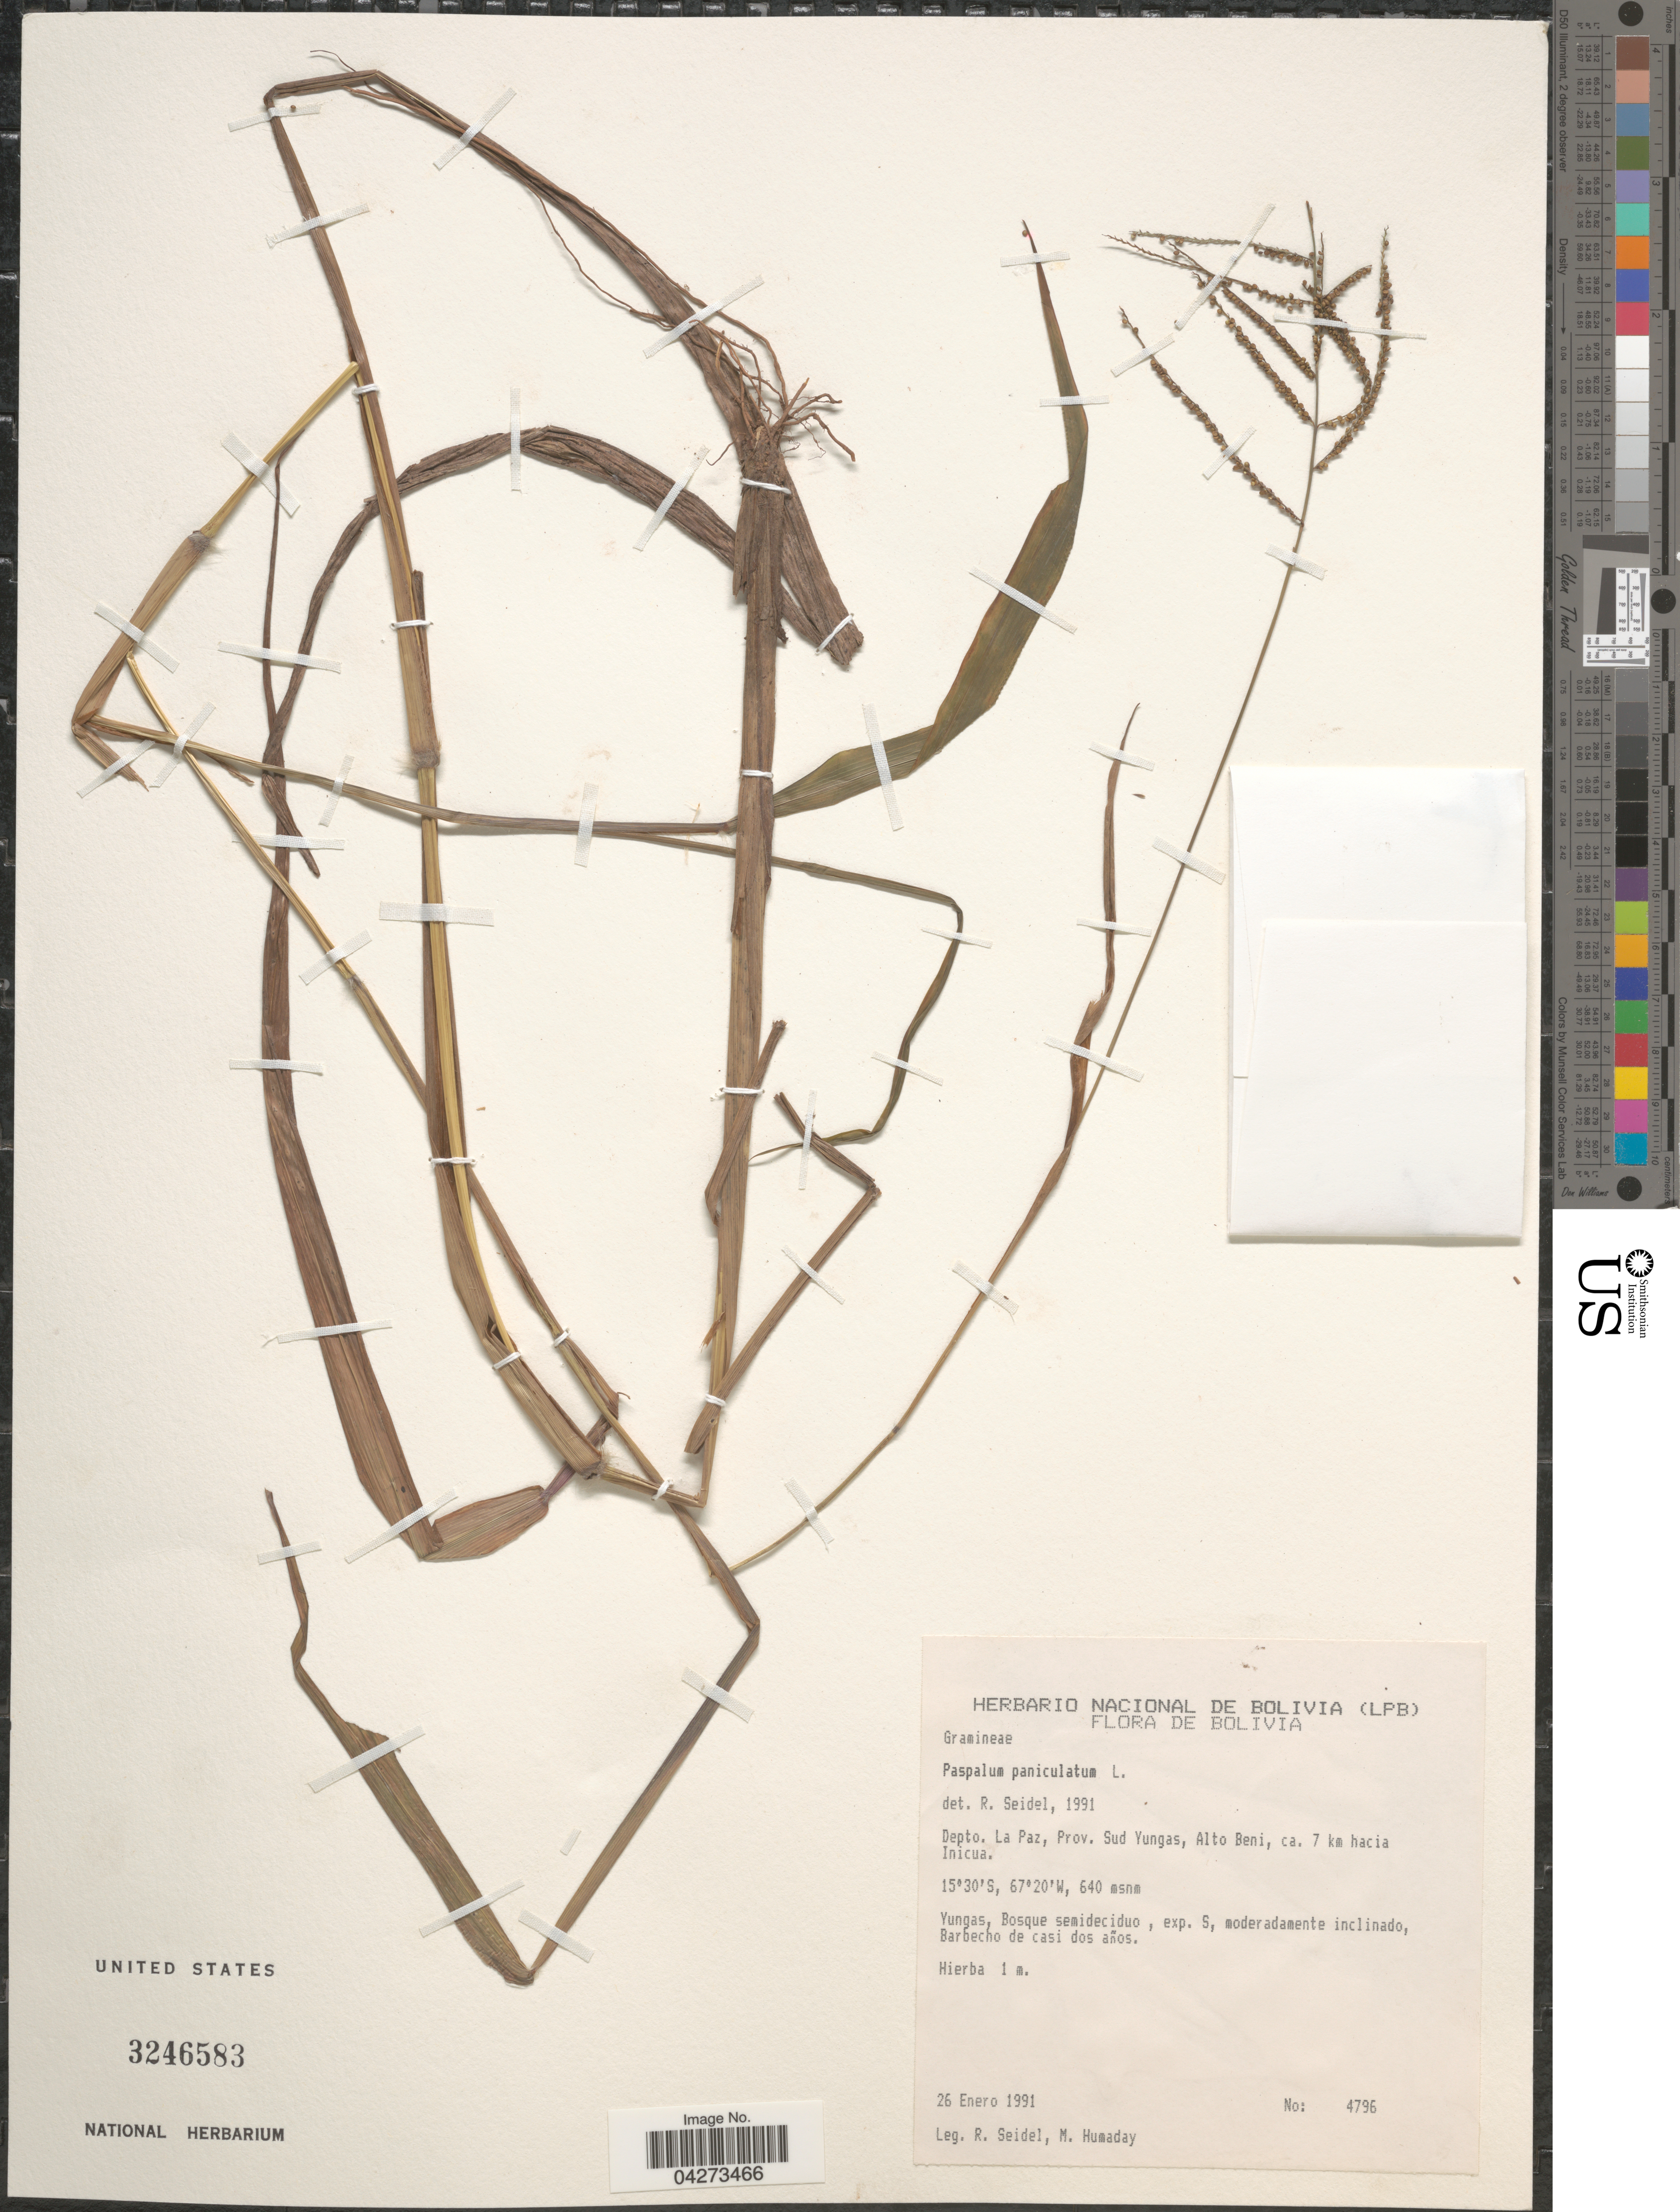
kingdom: Plantae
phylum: Tracheophyta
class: Liliopsida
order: Poales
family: Poaceae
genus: Paspalum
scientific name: Paspalum paniculatum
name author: L.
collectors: R. Seidel & M. Humaday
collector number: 4796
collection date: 1991-01-26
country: Bolivia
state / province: La Paz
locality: Depto. La Paz, Prov. Sud Yungas, Alto Beni, ca. 7 km hacia Inicua.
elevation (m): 640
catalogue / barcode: US 3246583